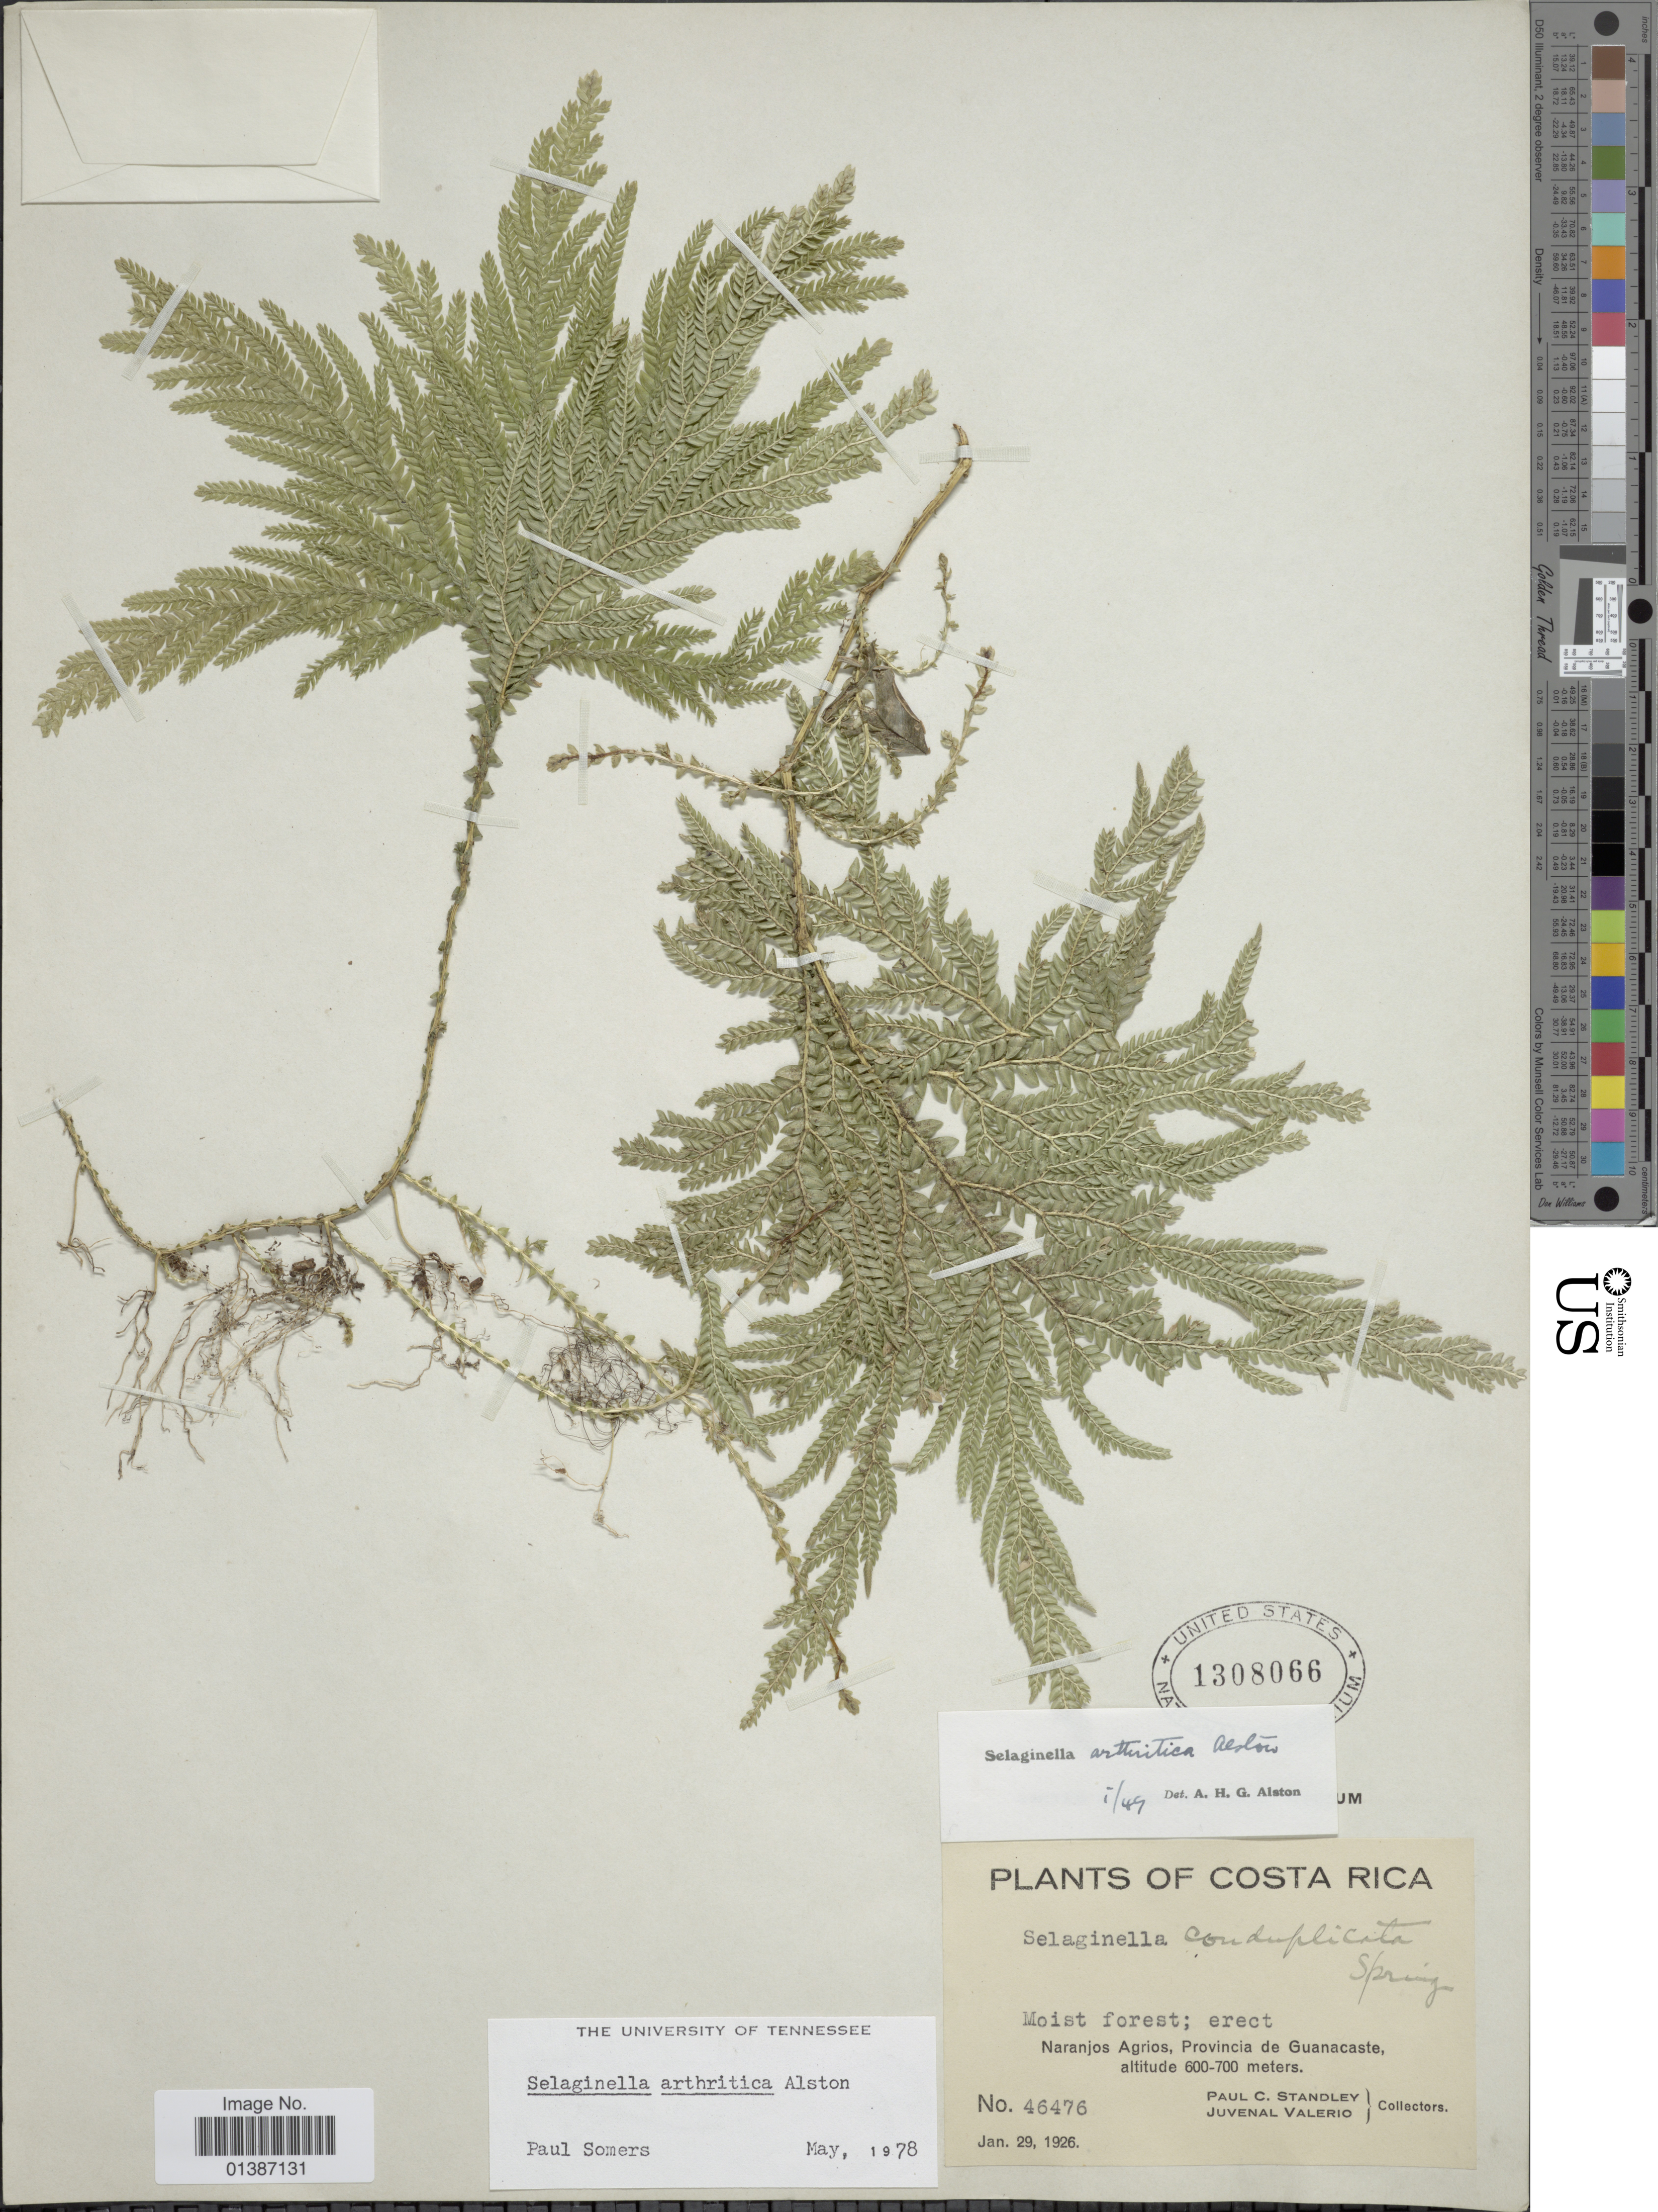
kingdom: Plantae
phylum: Tracheophyta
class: Lycopodiopsida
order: Selaginellales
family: Selaginellaceae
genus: Selaginella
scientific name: Selaginella arthritica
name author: Alston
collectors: P. C. Standley & J. Valerio R.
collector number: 46476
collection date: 1926-01-29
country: Costa Rica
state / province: Guanacaste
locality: Naranjos Agrios, Province de Guanacaste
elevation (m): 600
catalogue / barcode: US 1308066